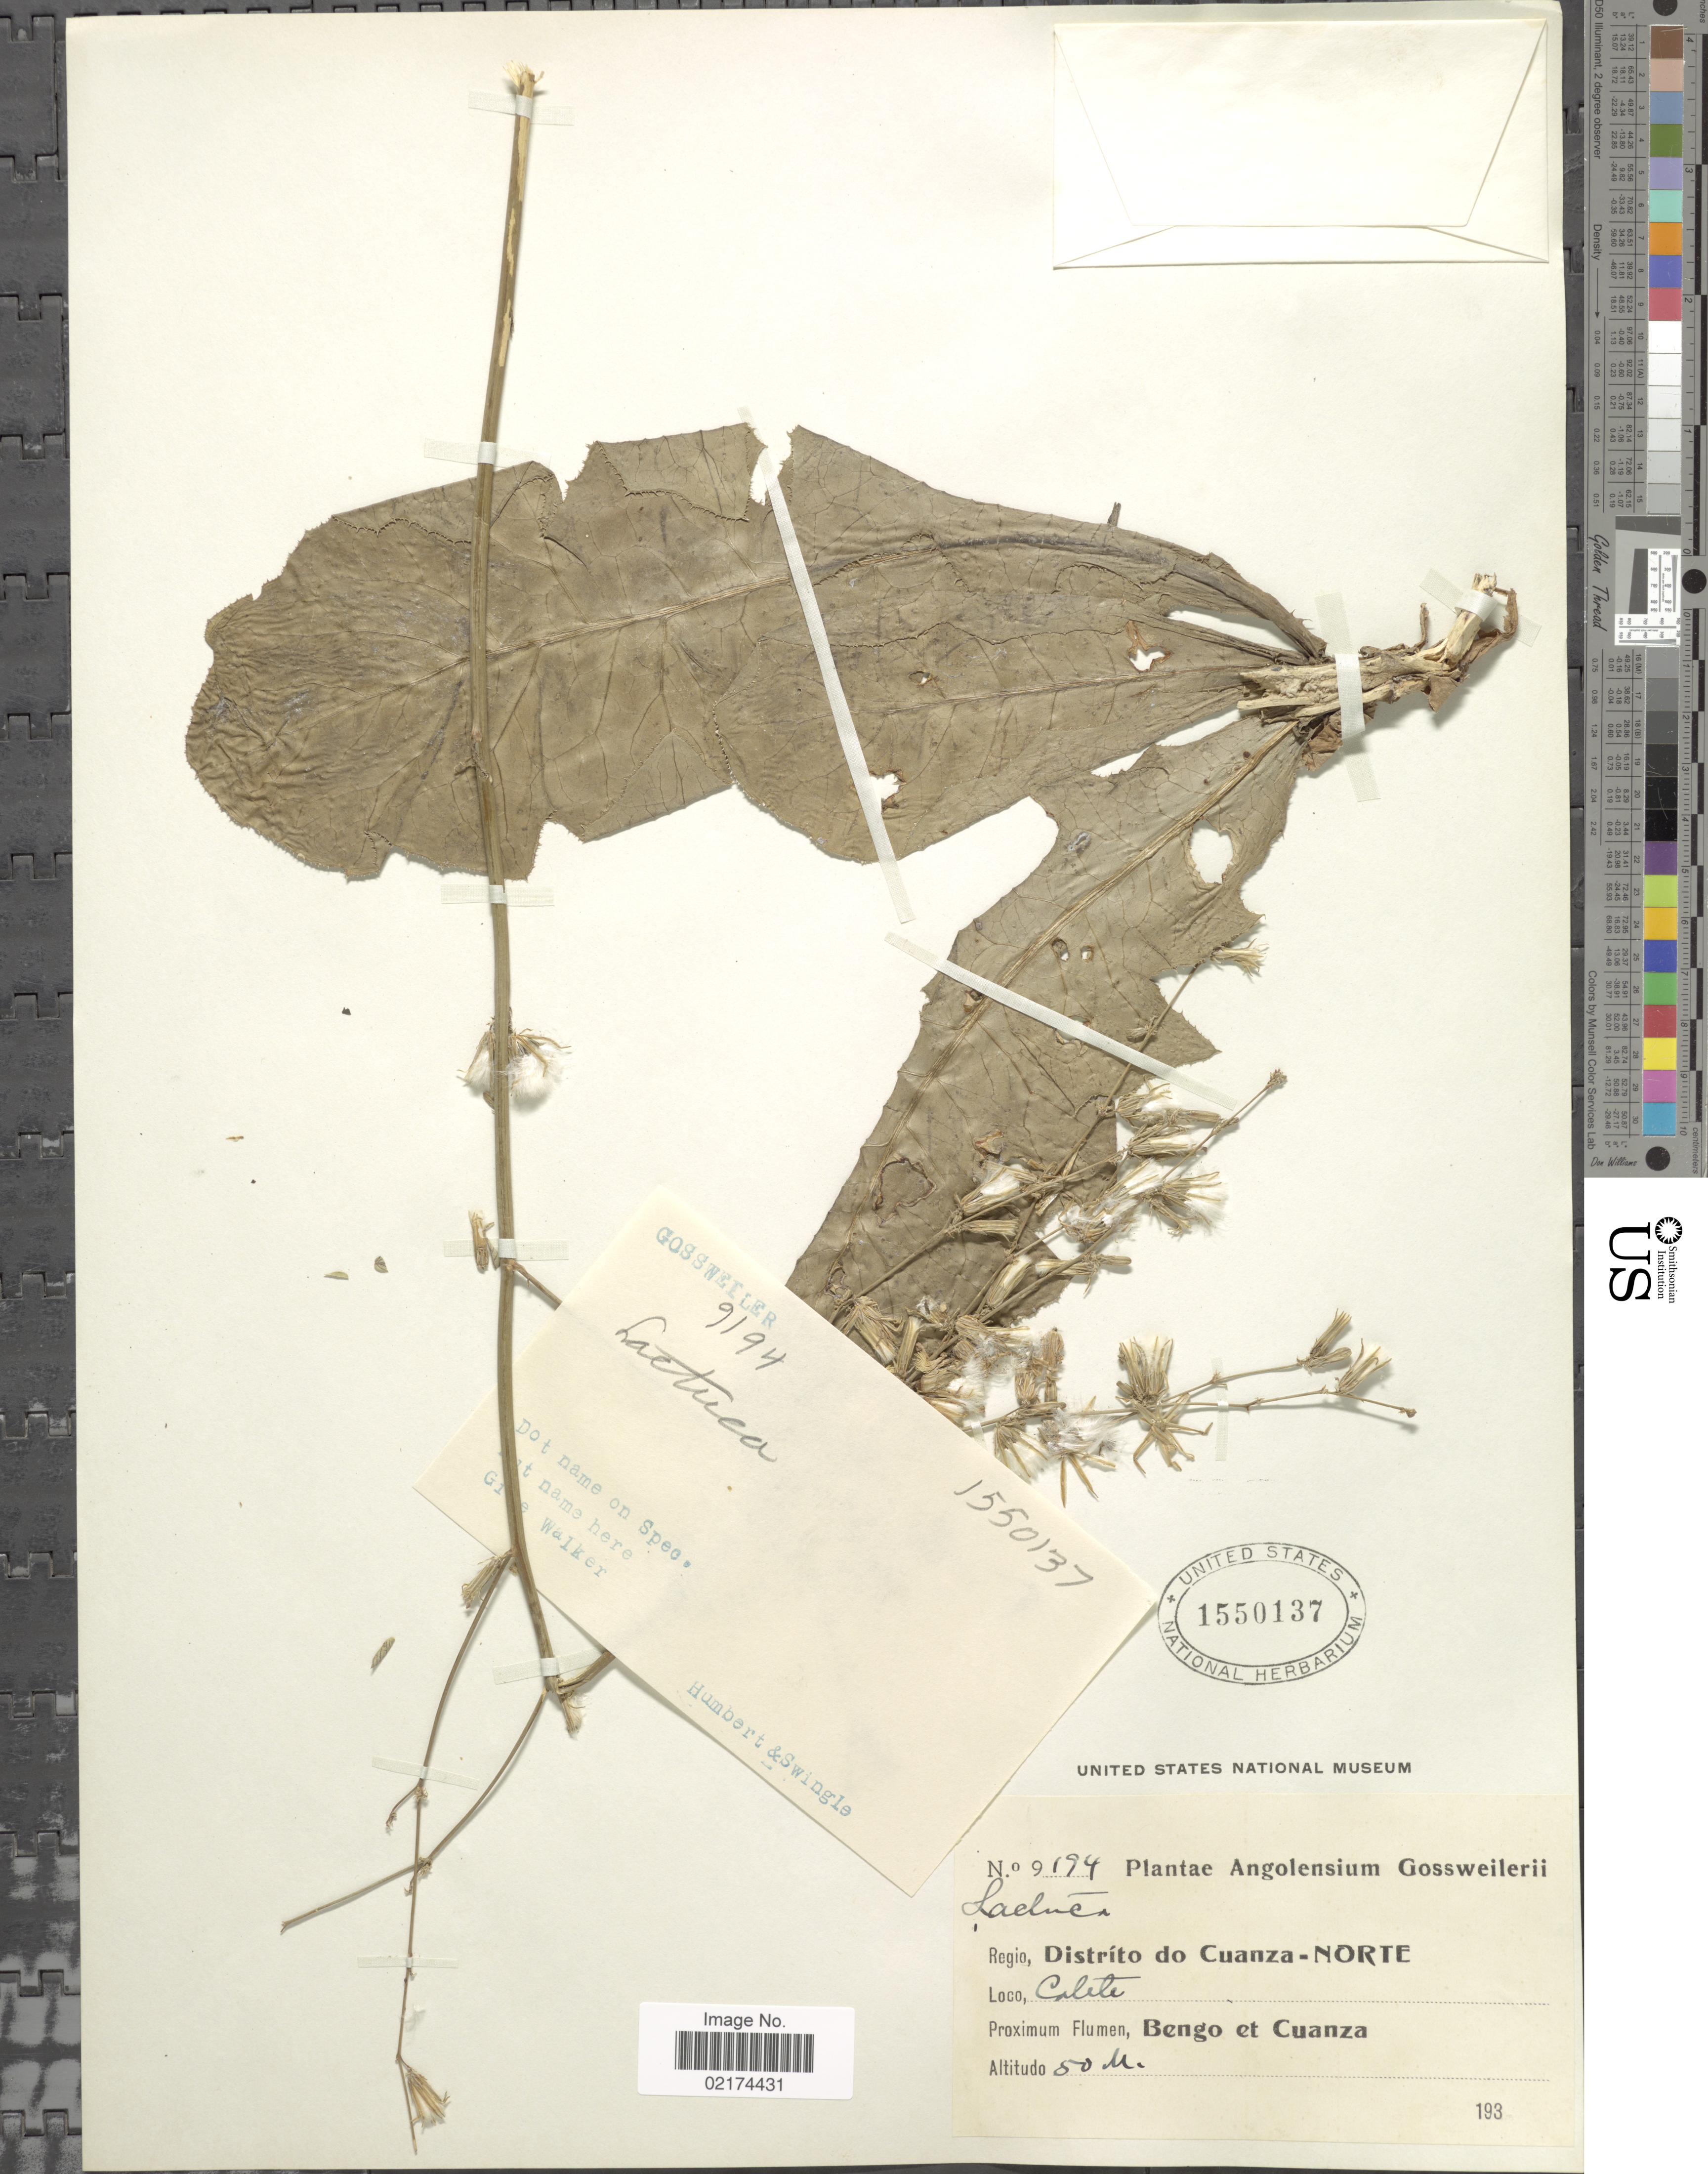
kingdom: Plantae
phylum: Tracheophyta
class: Magnoliopsida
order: Asterales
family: Asteraceae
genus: Lactuca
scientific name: Lactuca sp.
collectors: Gossweiler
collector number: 9194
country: Angola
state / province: Cuanza Norte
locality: Regio, Distrito do Cuanza-Norte, Catete, Bengo et Cuanza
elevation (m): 50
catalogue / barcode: US 1550137